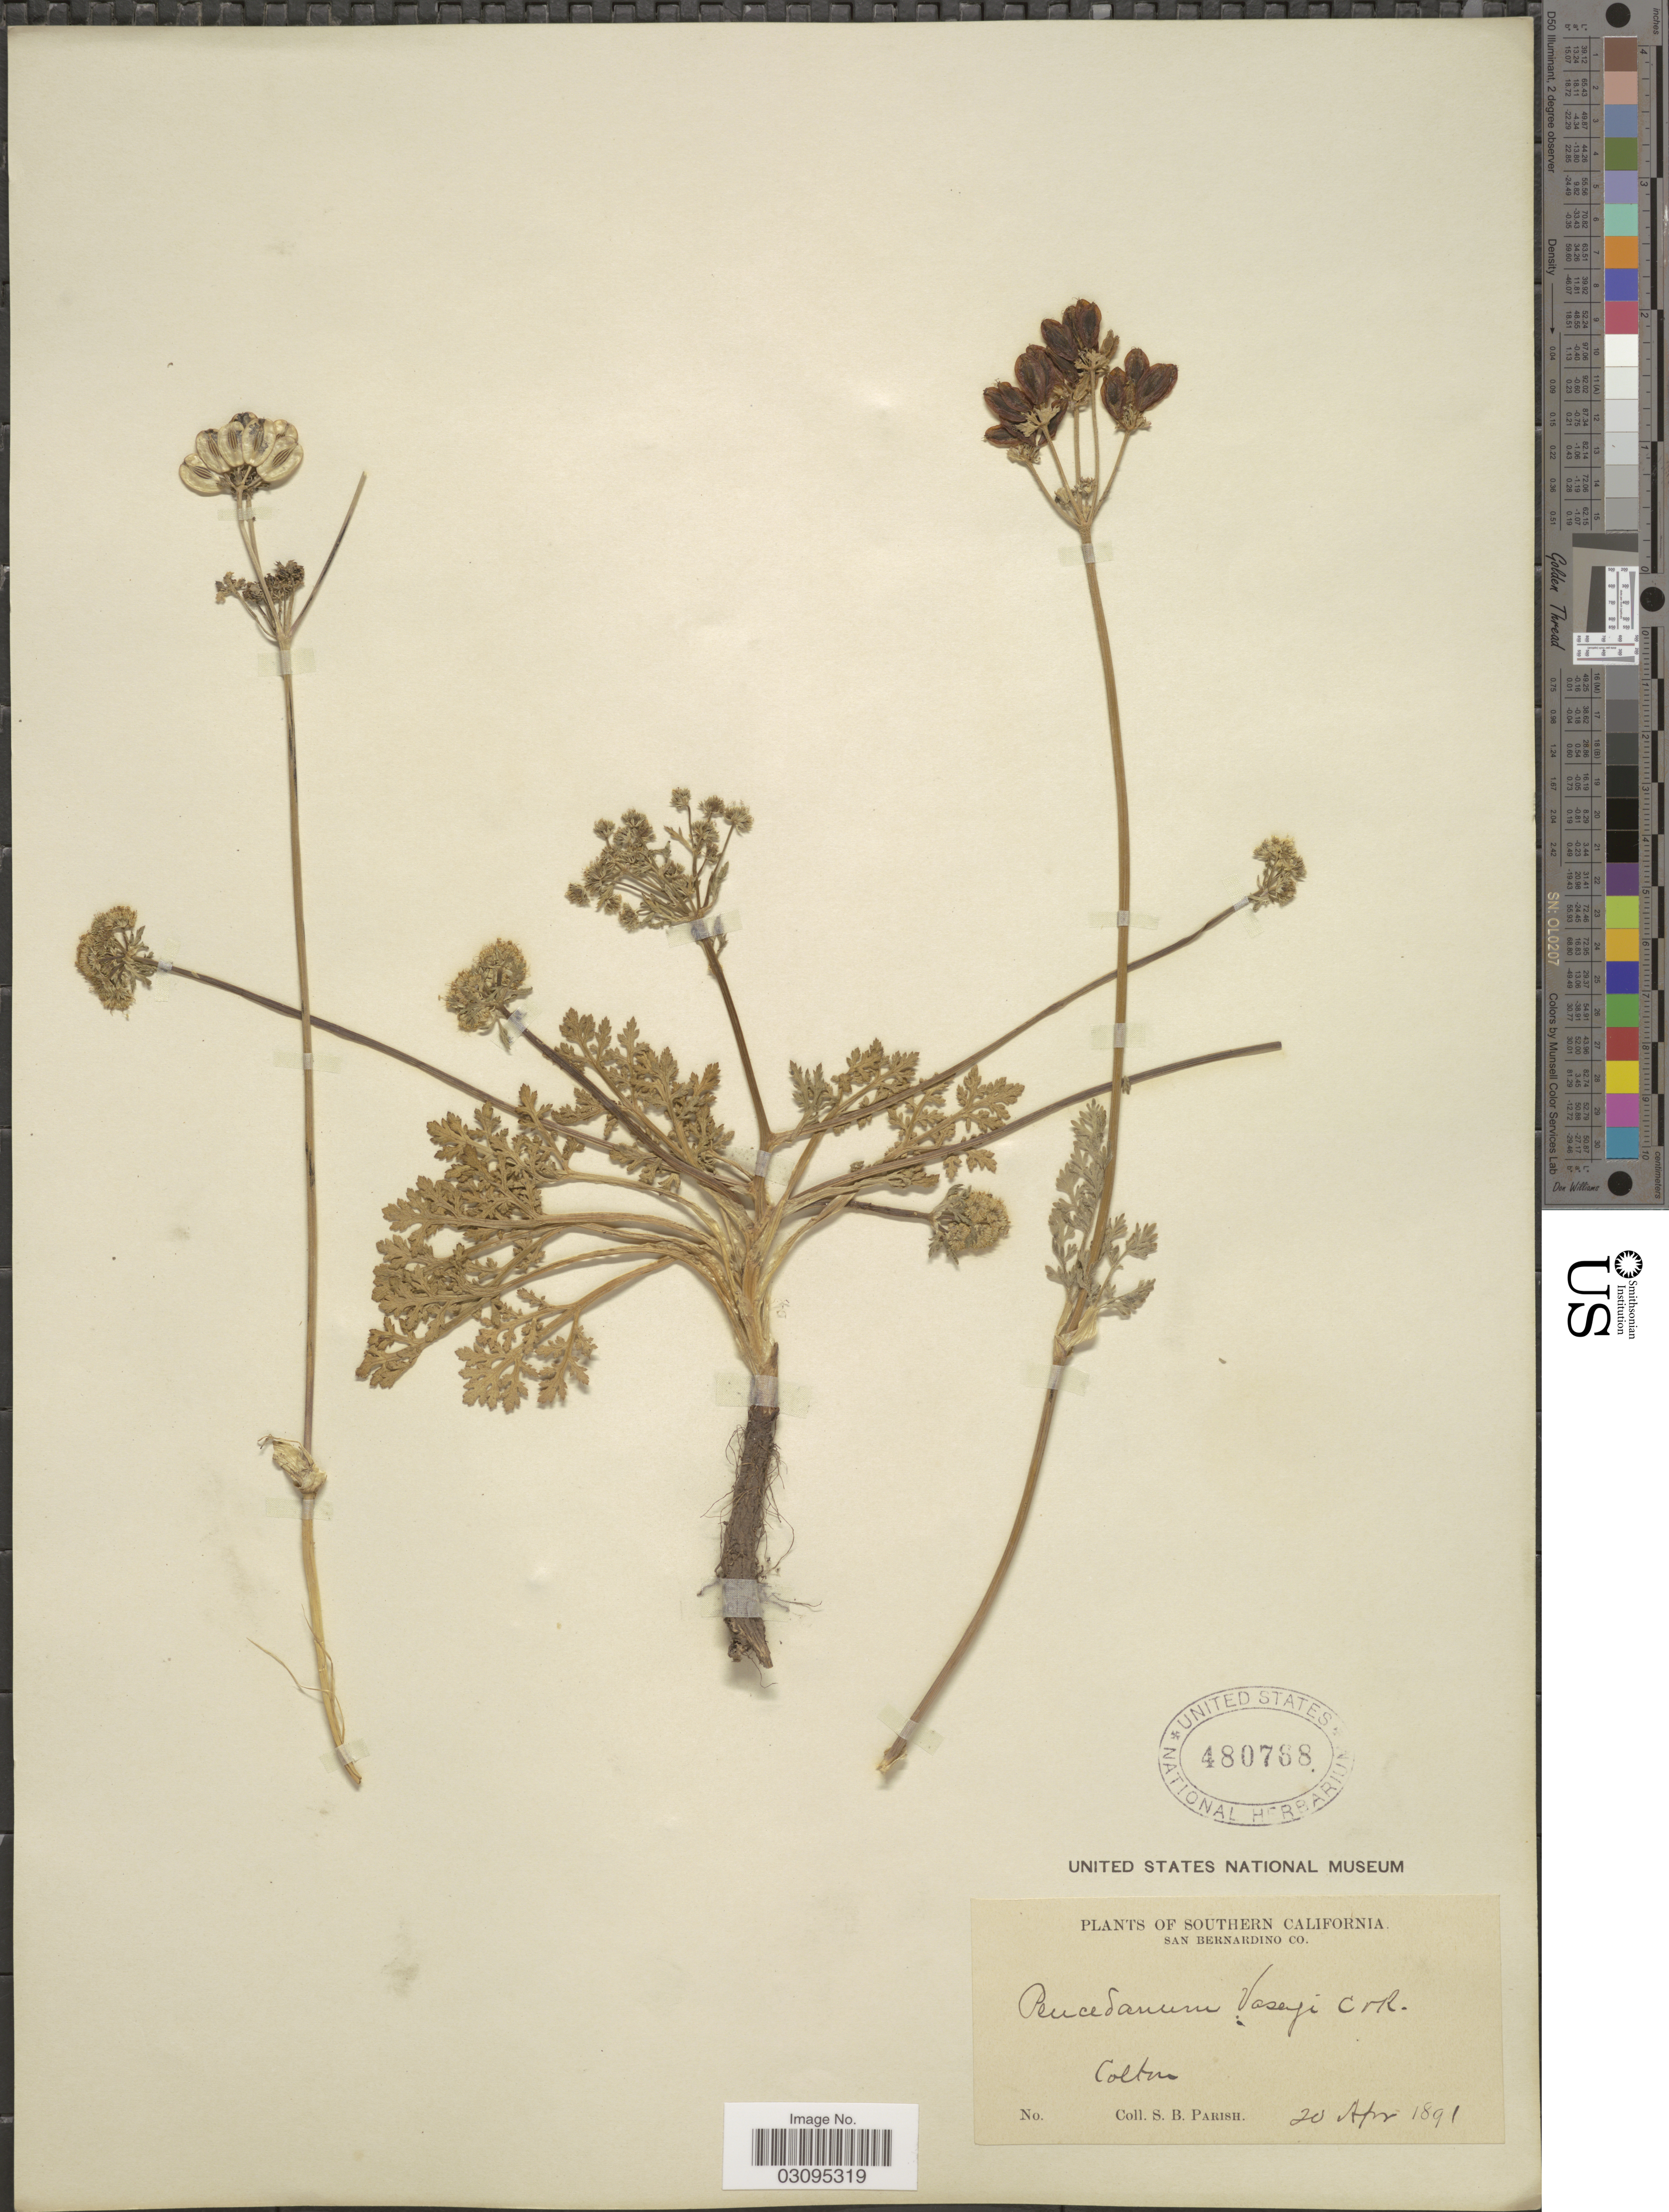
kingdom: Plantae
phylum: Tracheophyta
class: Magnoliopsida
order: Apiales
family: Apiaceae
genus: Lomatium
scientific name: Lomatium vaseyi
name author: (J.M. Coult. & Rose) J.M. Coult. & Rose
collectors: S. B. Parish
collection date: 1891-04-20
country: United States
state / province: California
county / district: San Bernardino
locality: Southern California, San Bernardino Co., Colton.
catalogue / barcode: US 480768